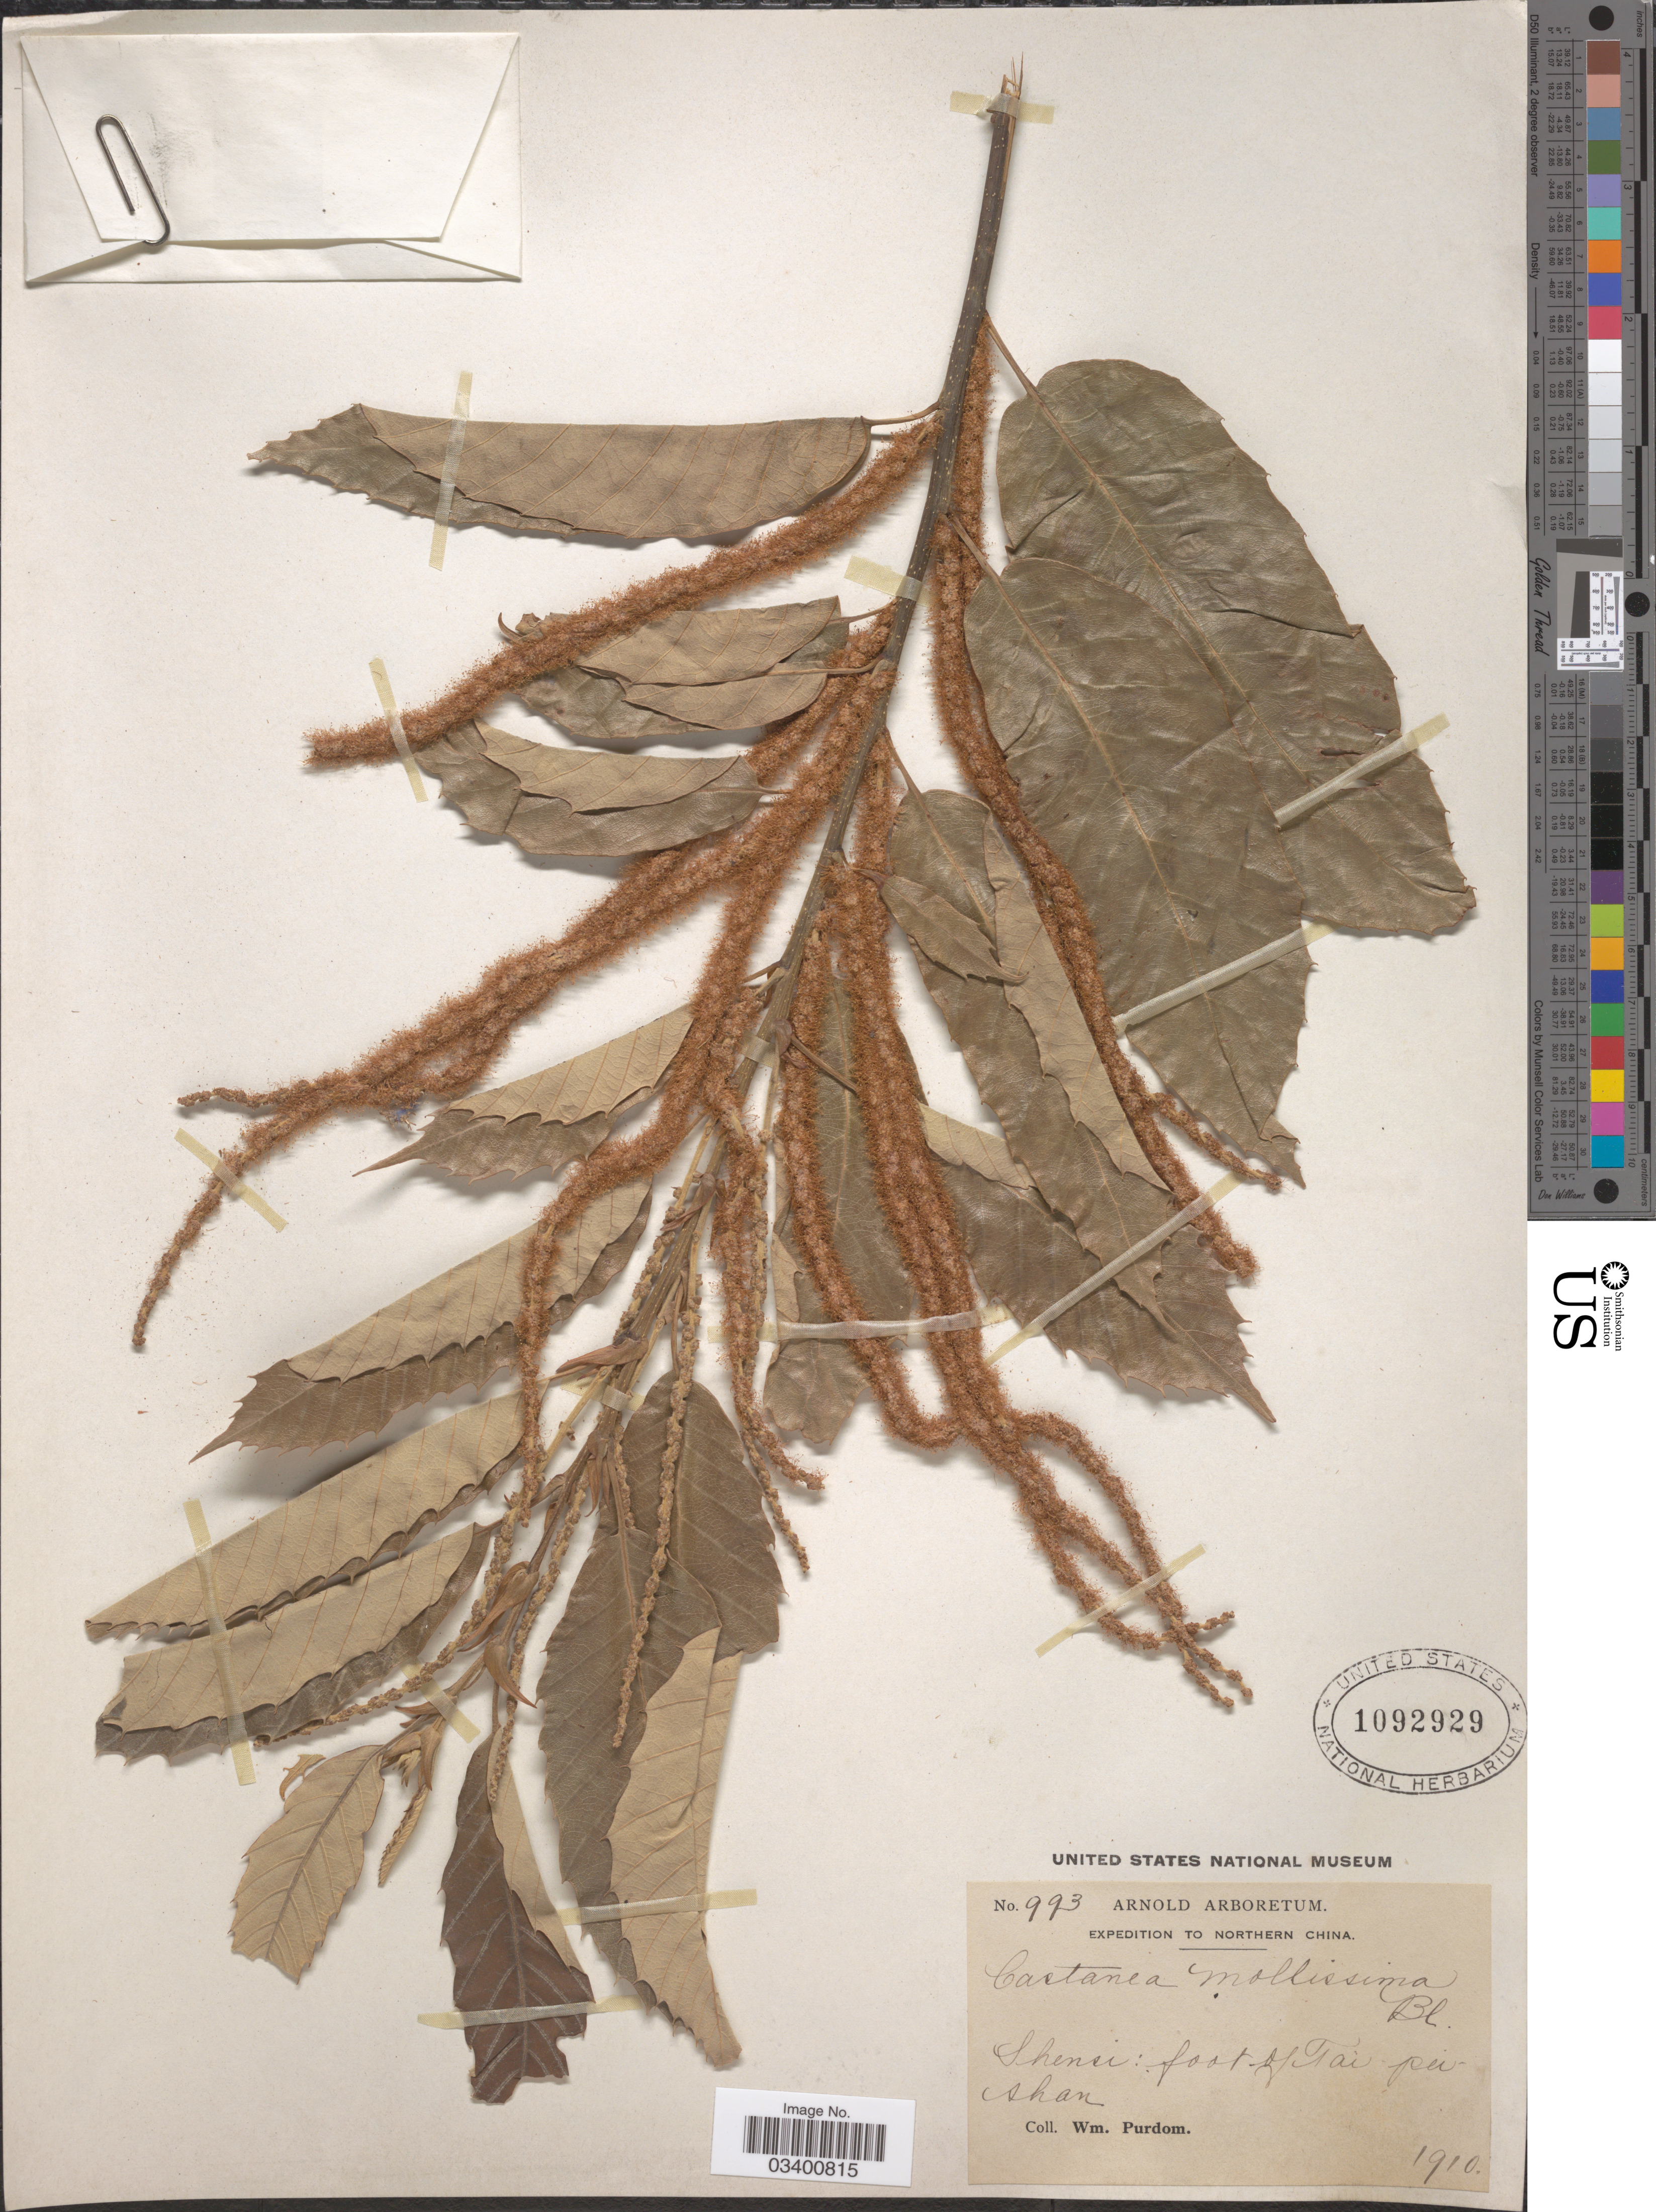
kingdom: Plantae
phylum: Tracheophyta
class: Magnoliopsida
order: Fagales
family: Fagaceae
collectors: W. Purdom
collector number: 993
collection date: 1910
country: China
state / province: Shaanxi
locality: Northern China. Shensi: foot of Tai pei-shan.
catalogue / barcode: US 1092929